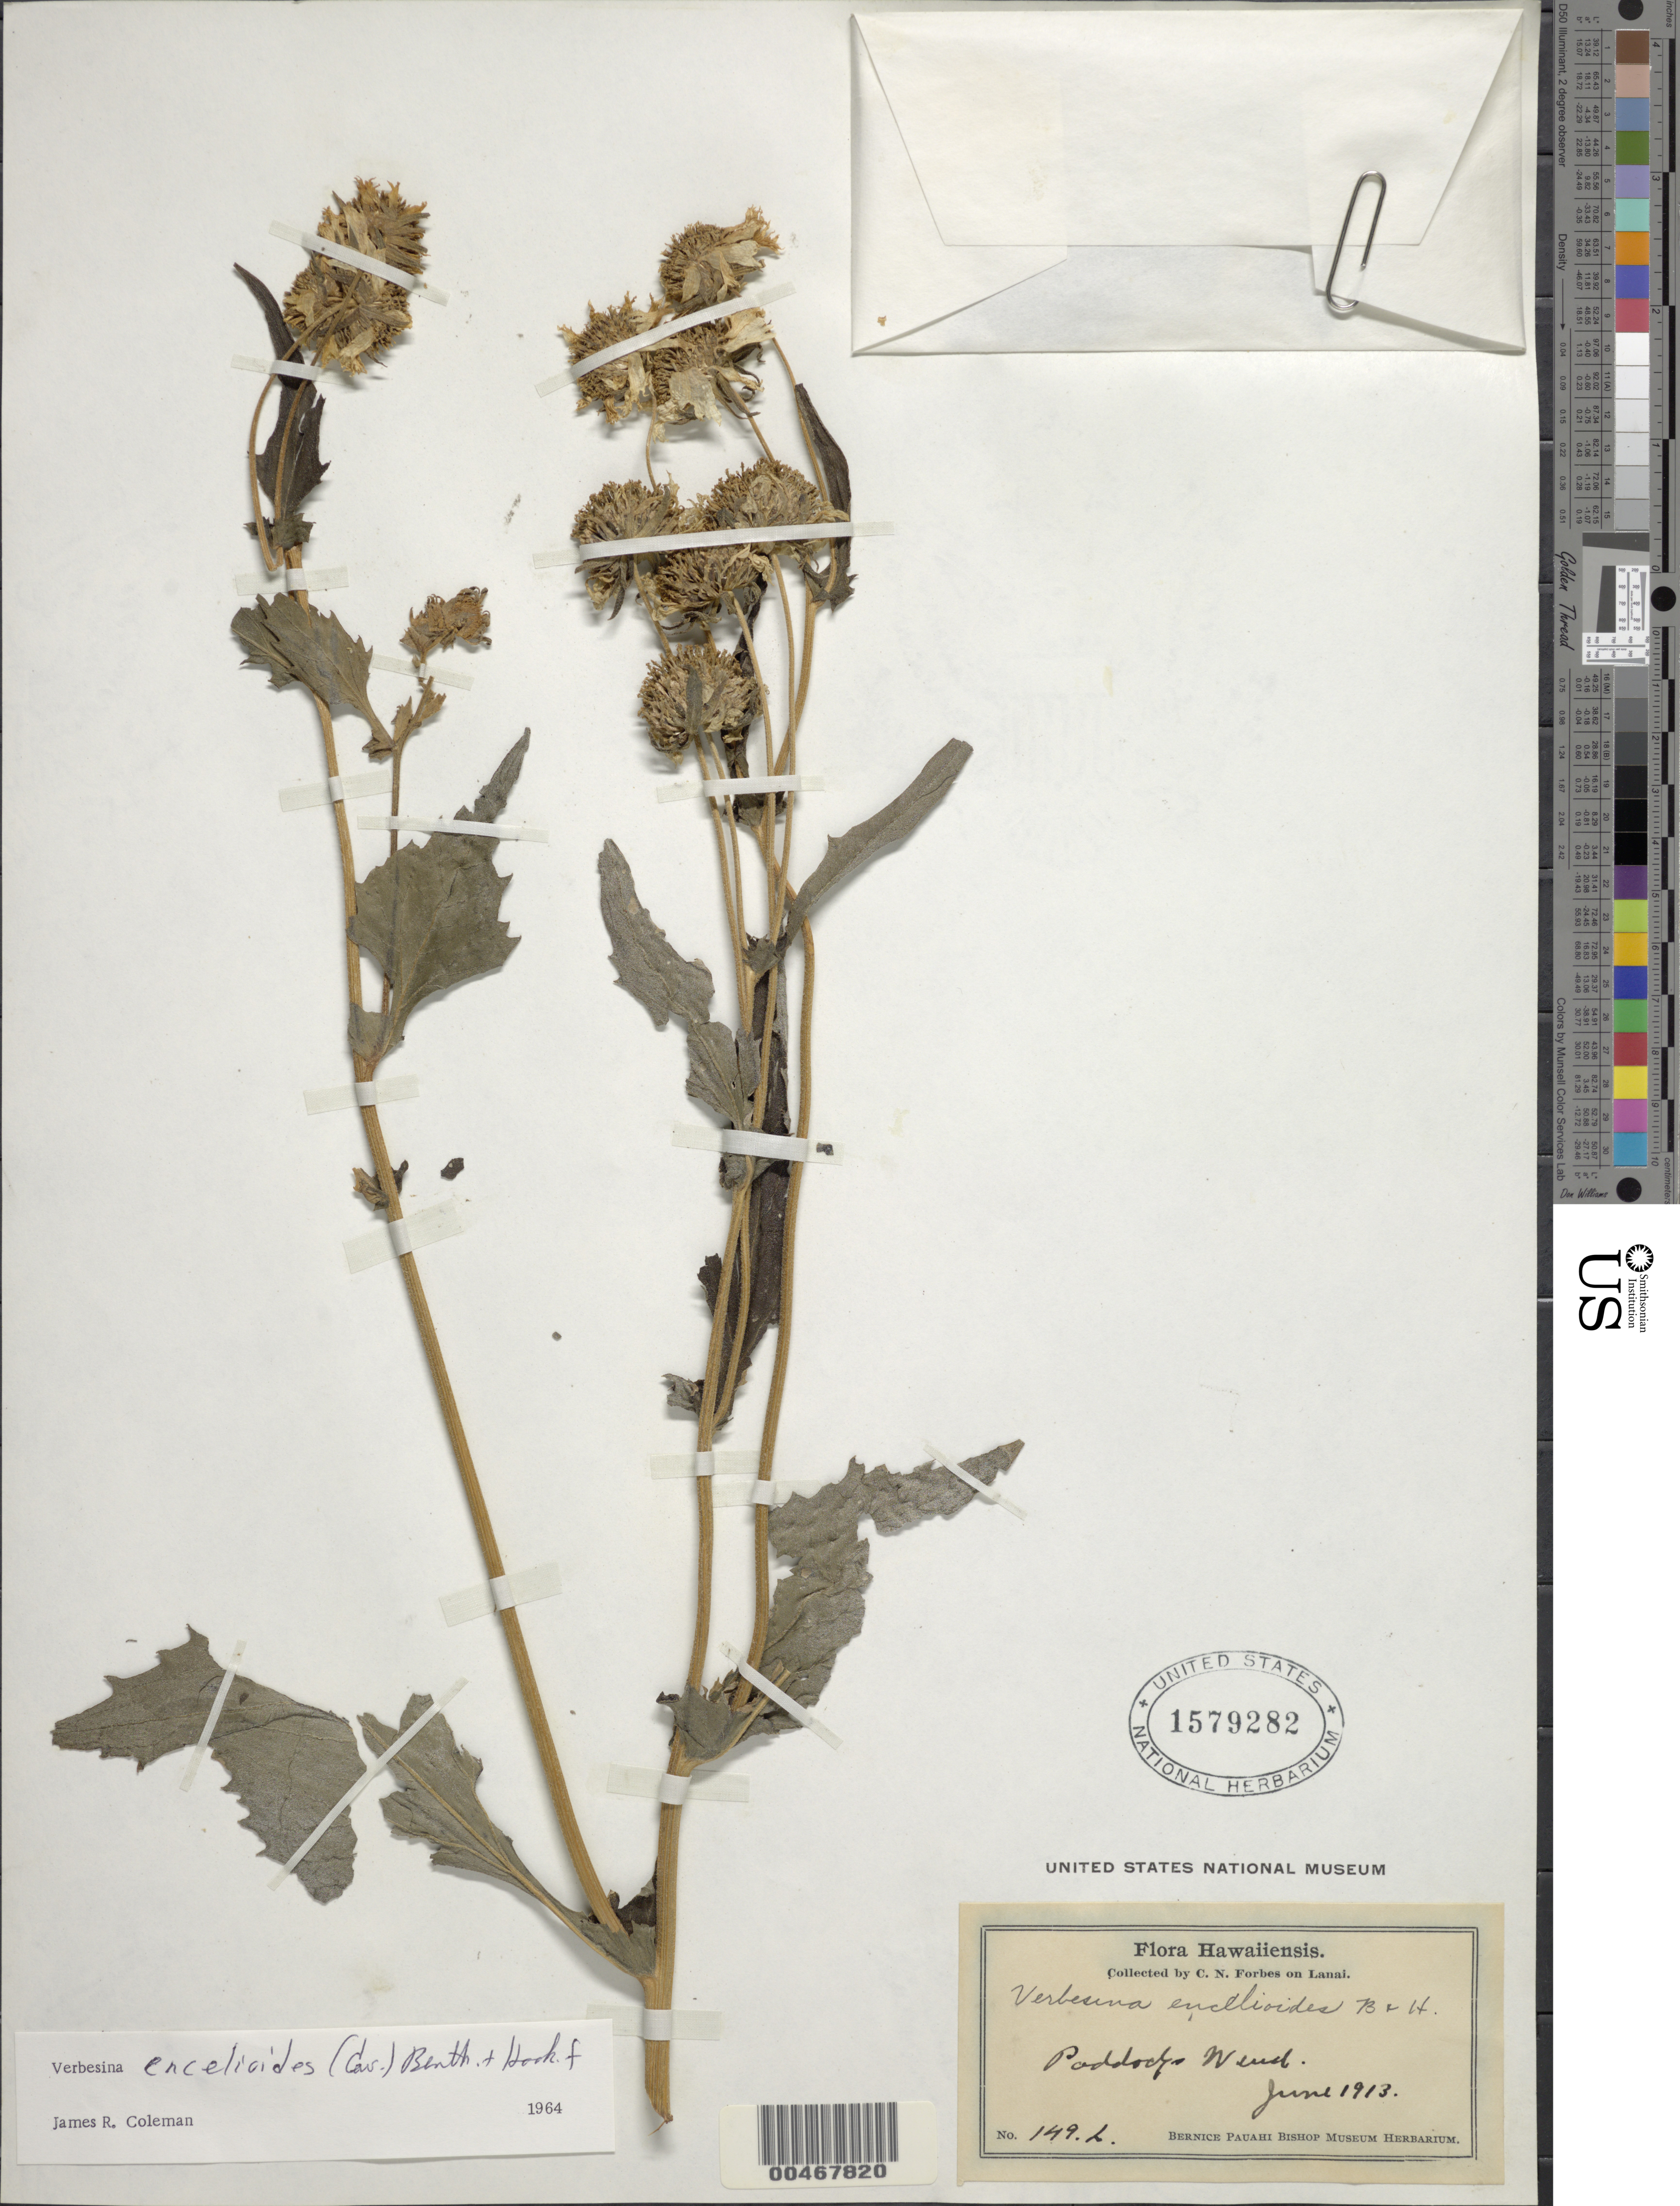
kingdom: Plantae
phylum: Tracheophyta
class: Magnoliopsida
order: Asterales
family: Asteraceae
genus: Verbesina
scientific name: Verbesina encelioides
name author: (Cav.) Benth. & Hook. ex A. Gray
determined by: Coleman, J. R.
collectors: C. N. Forbes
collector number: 149.L.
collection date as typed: Jun 1913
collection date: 1913-06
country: United States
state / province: Hawaii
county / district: Maui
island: Lana'i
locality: Paddocks W end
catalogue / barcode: US 1579282